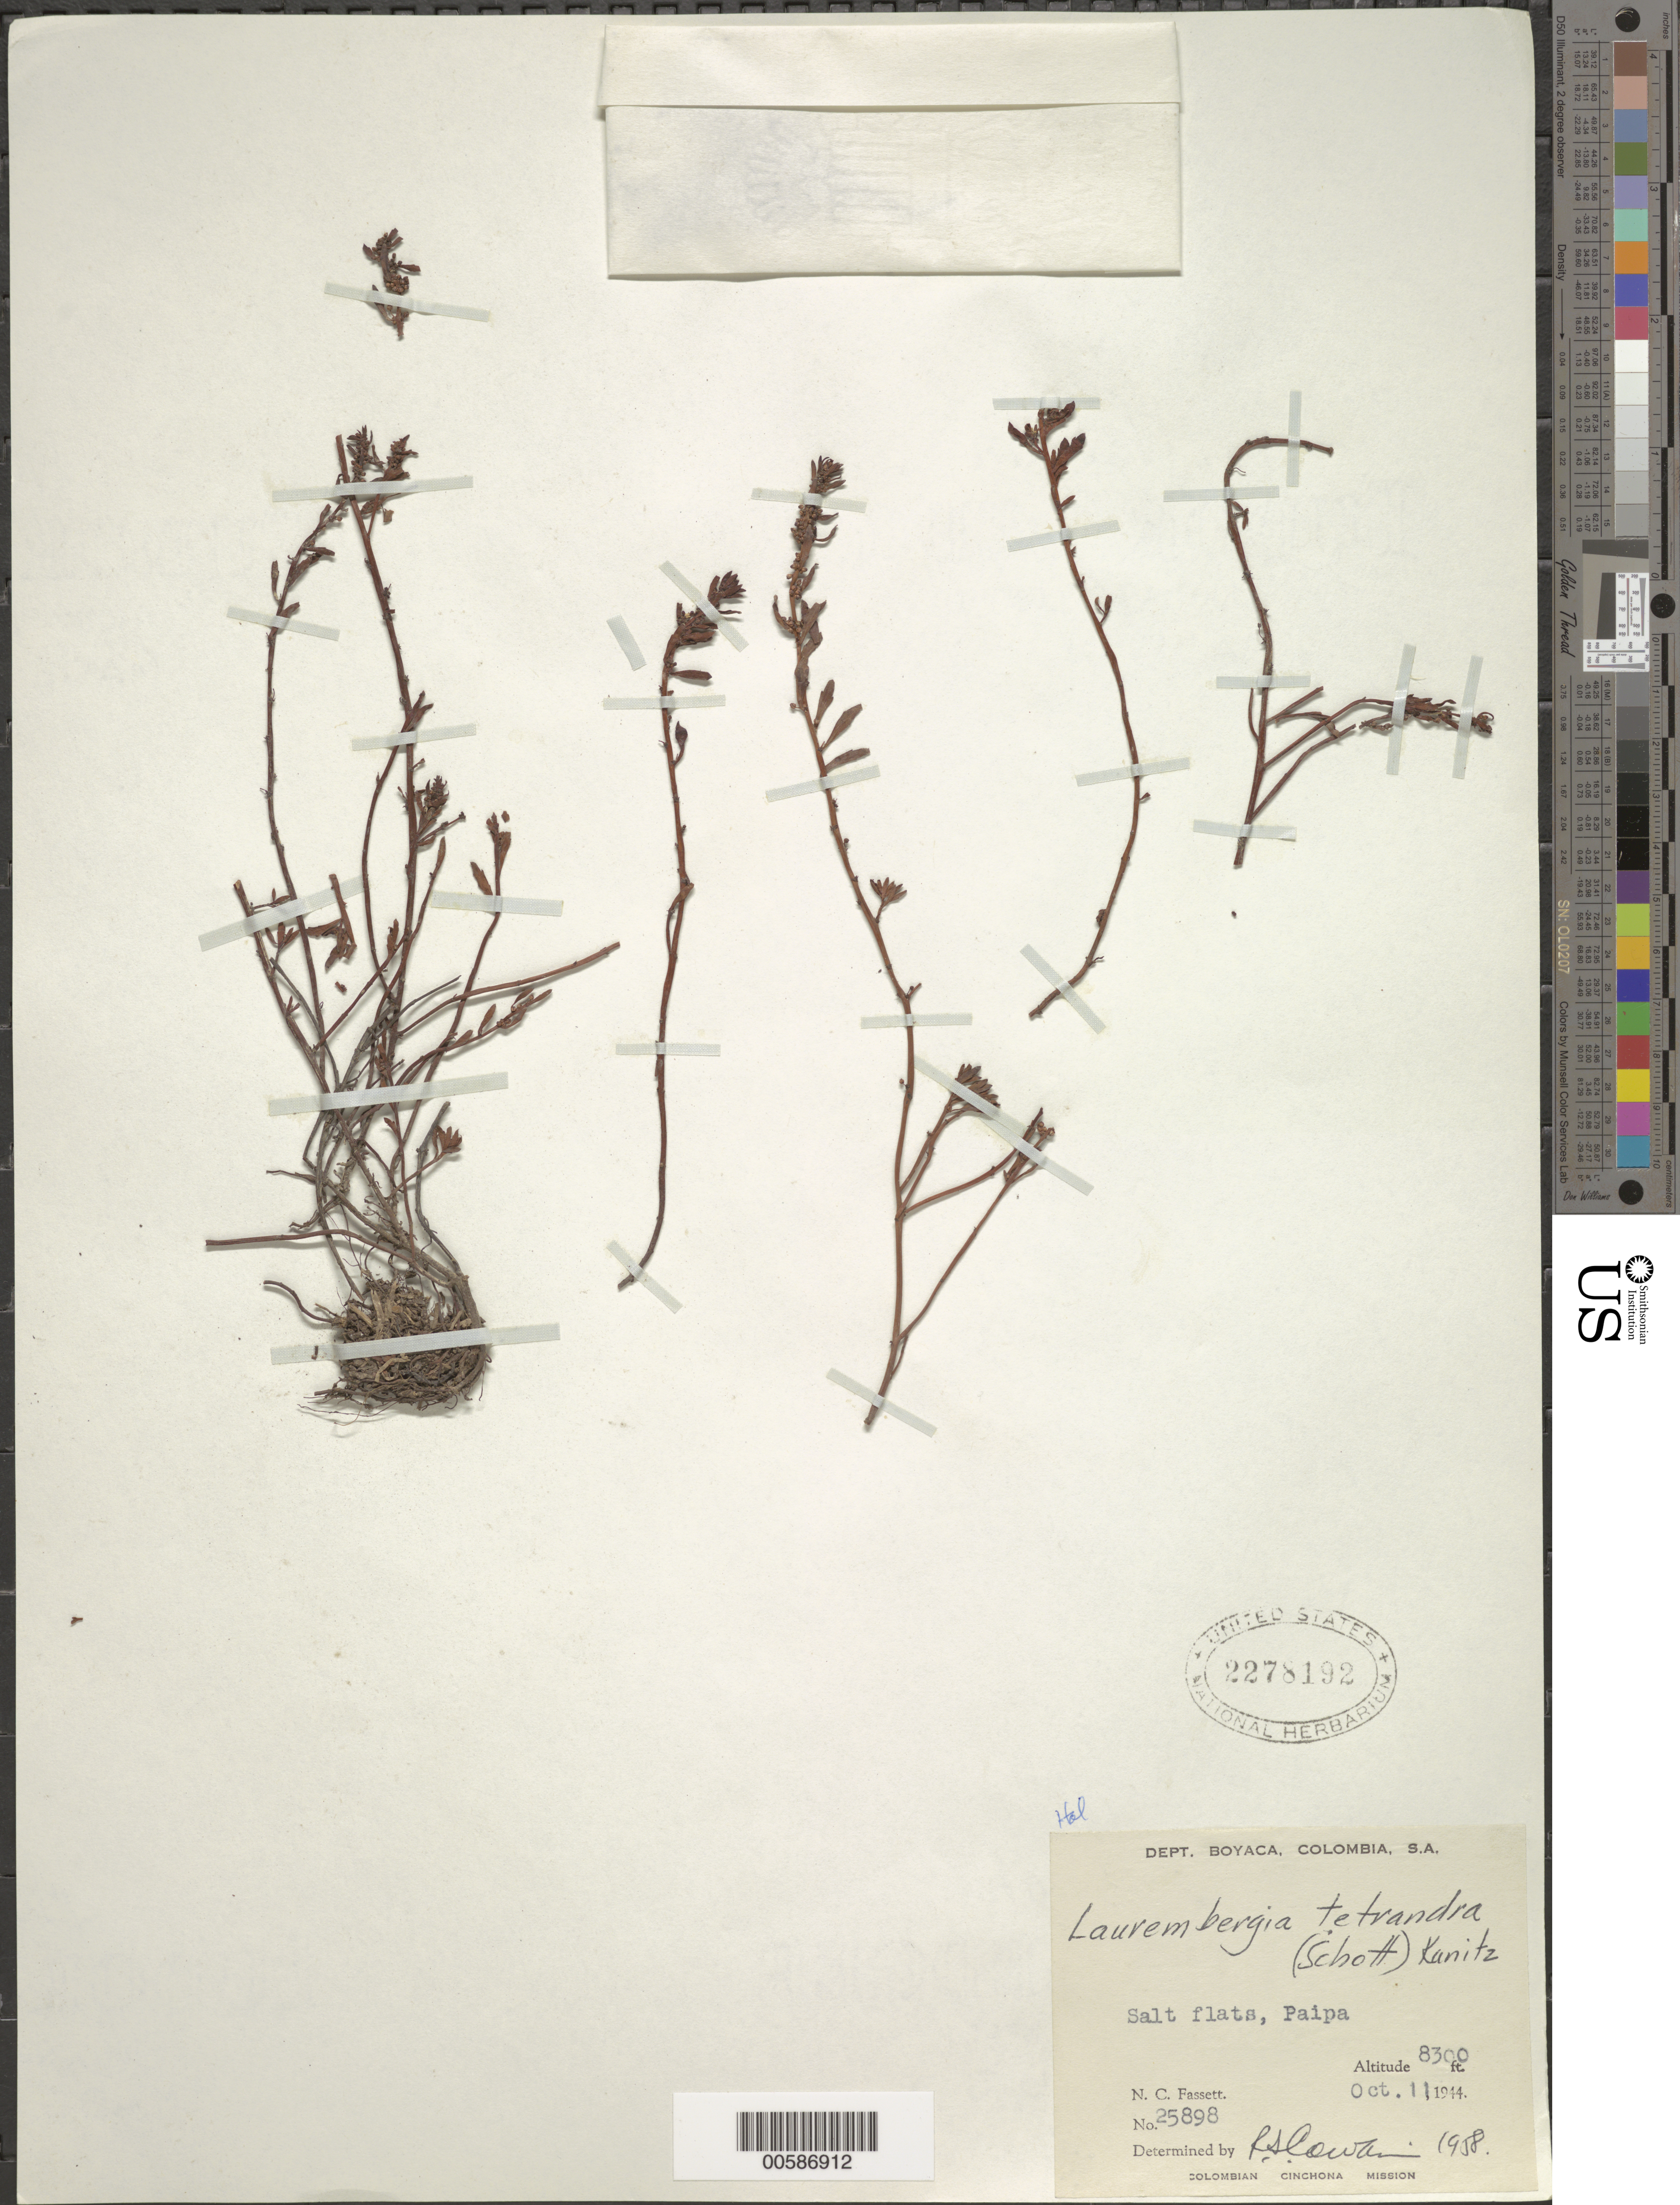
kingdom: Plantae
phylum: Tracheophyta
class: Magnoliopsida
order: Saxifragales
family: Haloragaceae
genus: Laurembergia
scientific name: Laurembergia tetrandra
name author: (Schott) Kanitz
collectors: N. C. Fassett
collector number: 25898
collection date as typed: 11 Oct 1944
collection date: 1944-10-11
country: Colombia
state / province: Boyacá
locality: Paipa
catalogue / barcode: US 2278192